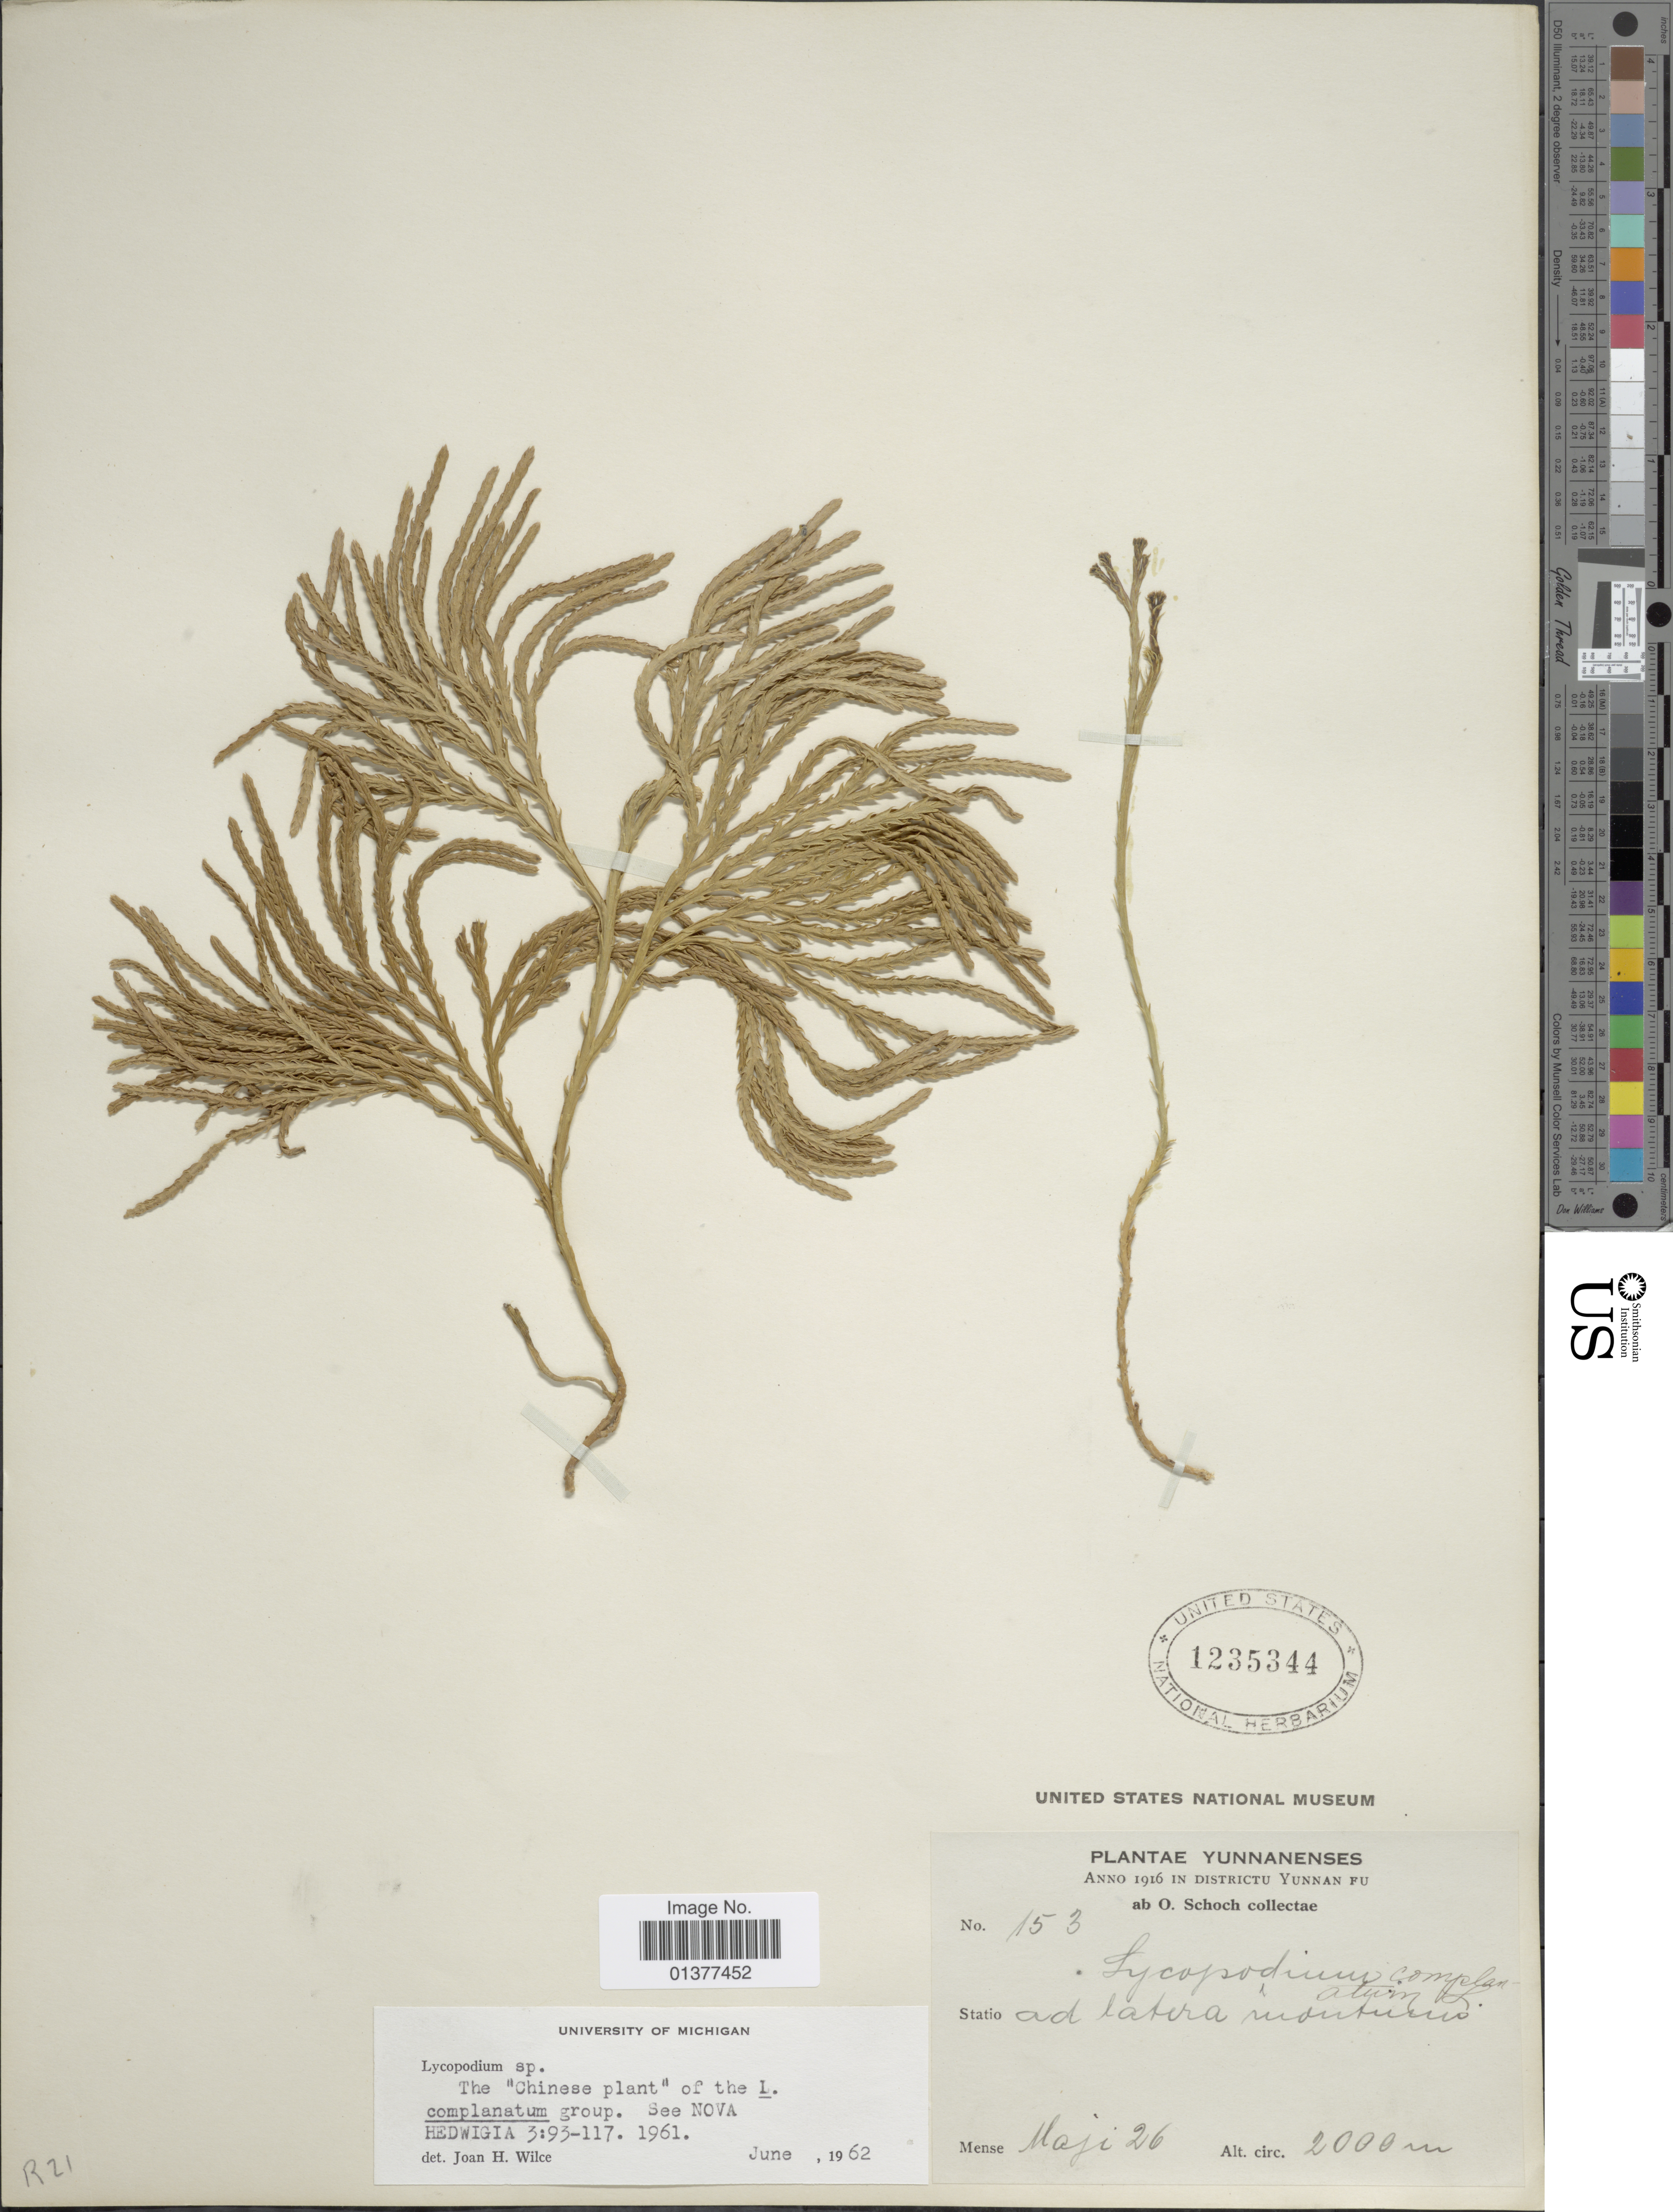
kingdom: Plantae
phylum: Tracheophyta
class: Lycopodiopsida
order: Lycopodiales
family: Lycopodiaceae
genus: Diphasiastrum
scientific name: Diphasiastrum complanatum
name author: (L.) Holub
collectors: O. Schoch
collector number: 153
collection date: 1916-05-26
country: China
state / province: Yunnan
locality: Statio ad latera rudutumo [interpreted]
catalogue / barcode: US 1235344